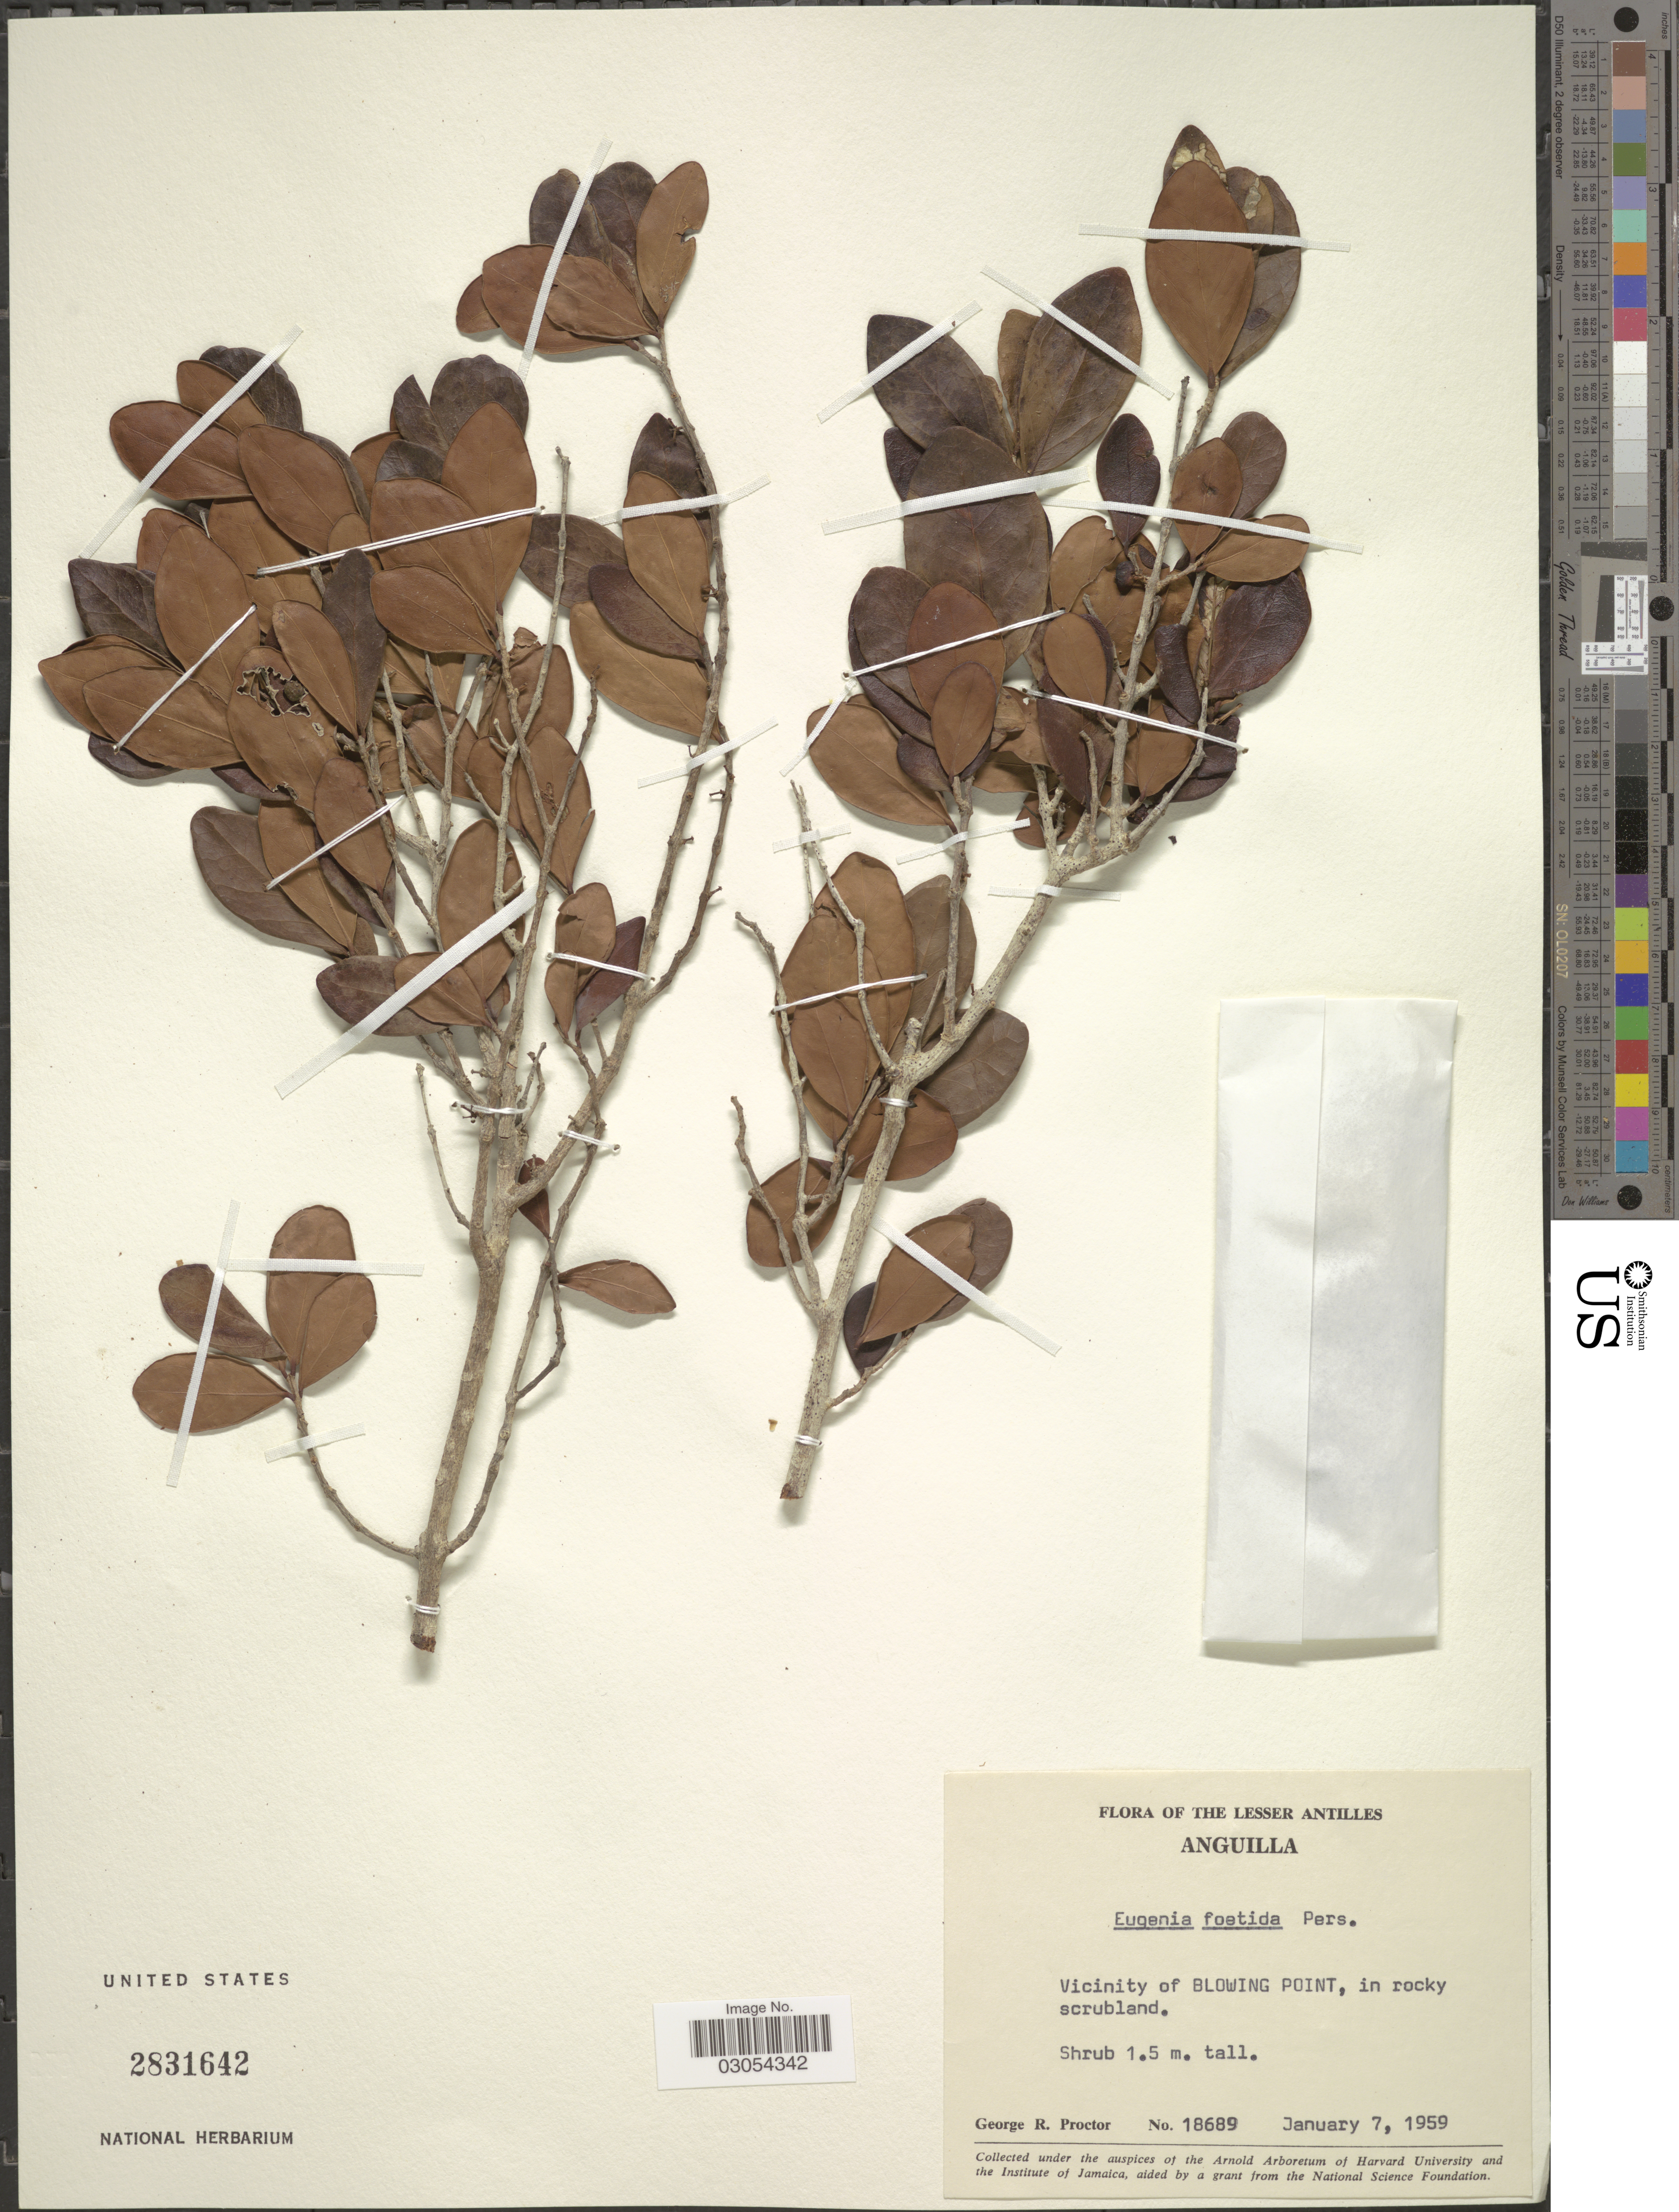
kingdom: Plantae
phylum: Tracheophyta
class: Magnoliopsida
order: Myrtales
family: Myrtaceae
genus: Eugenia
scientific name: Eugenia foetida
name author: Pers.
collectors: G. Proctor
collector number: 18689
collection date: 1959-01-07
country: Anguilla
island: Anguilla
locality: Lesser Antilles. Vicinity of Blowing Point, in rocky scrubland.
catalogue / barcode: US 2831642